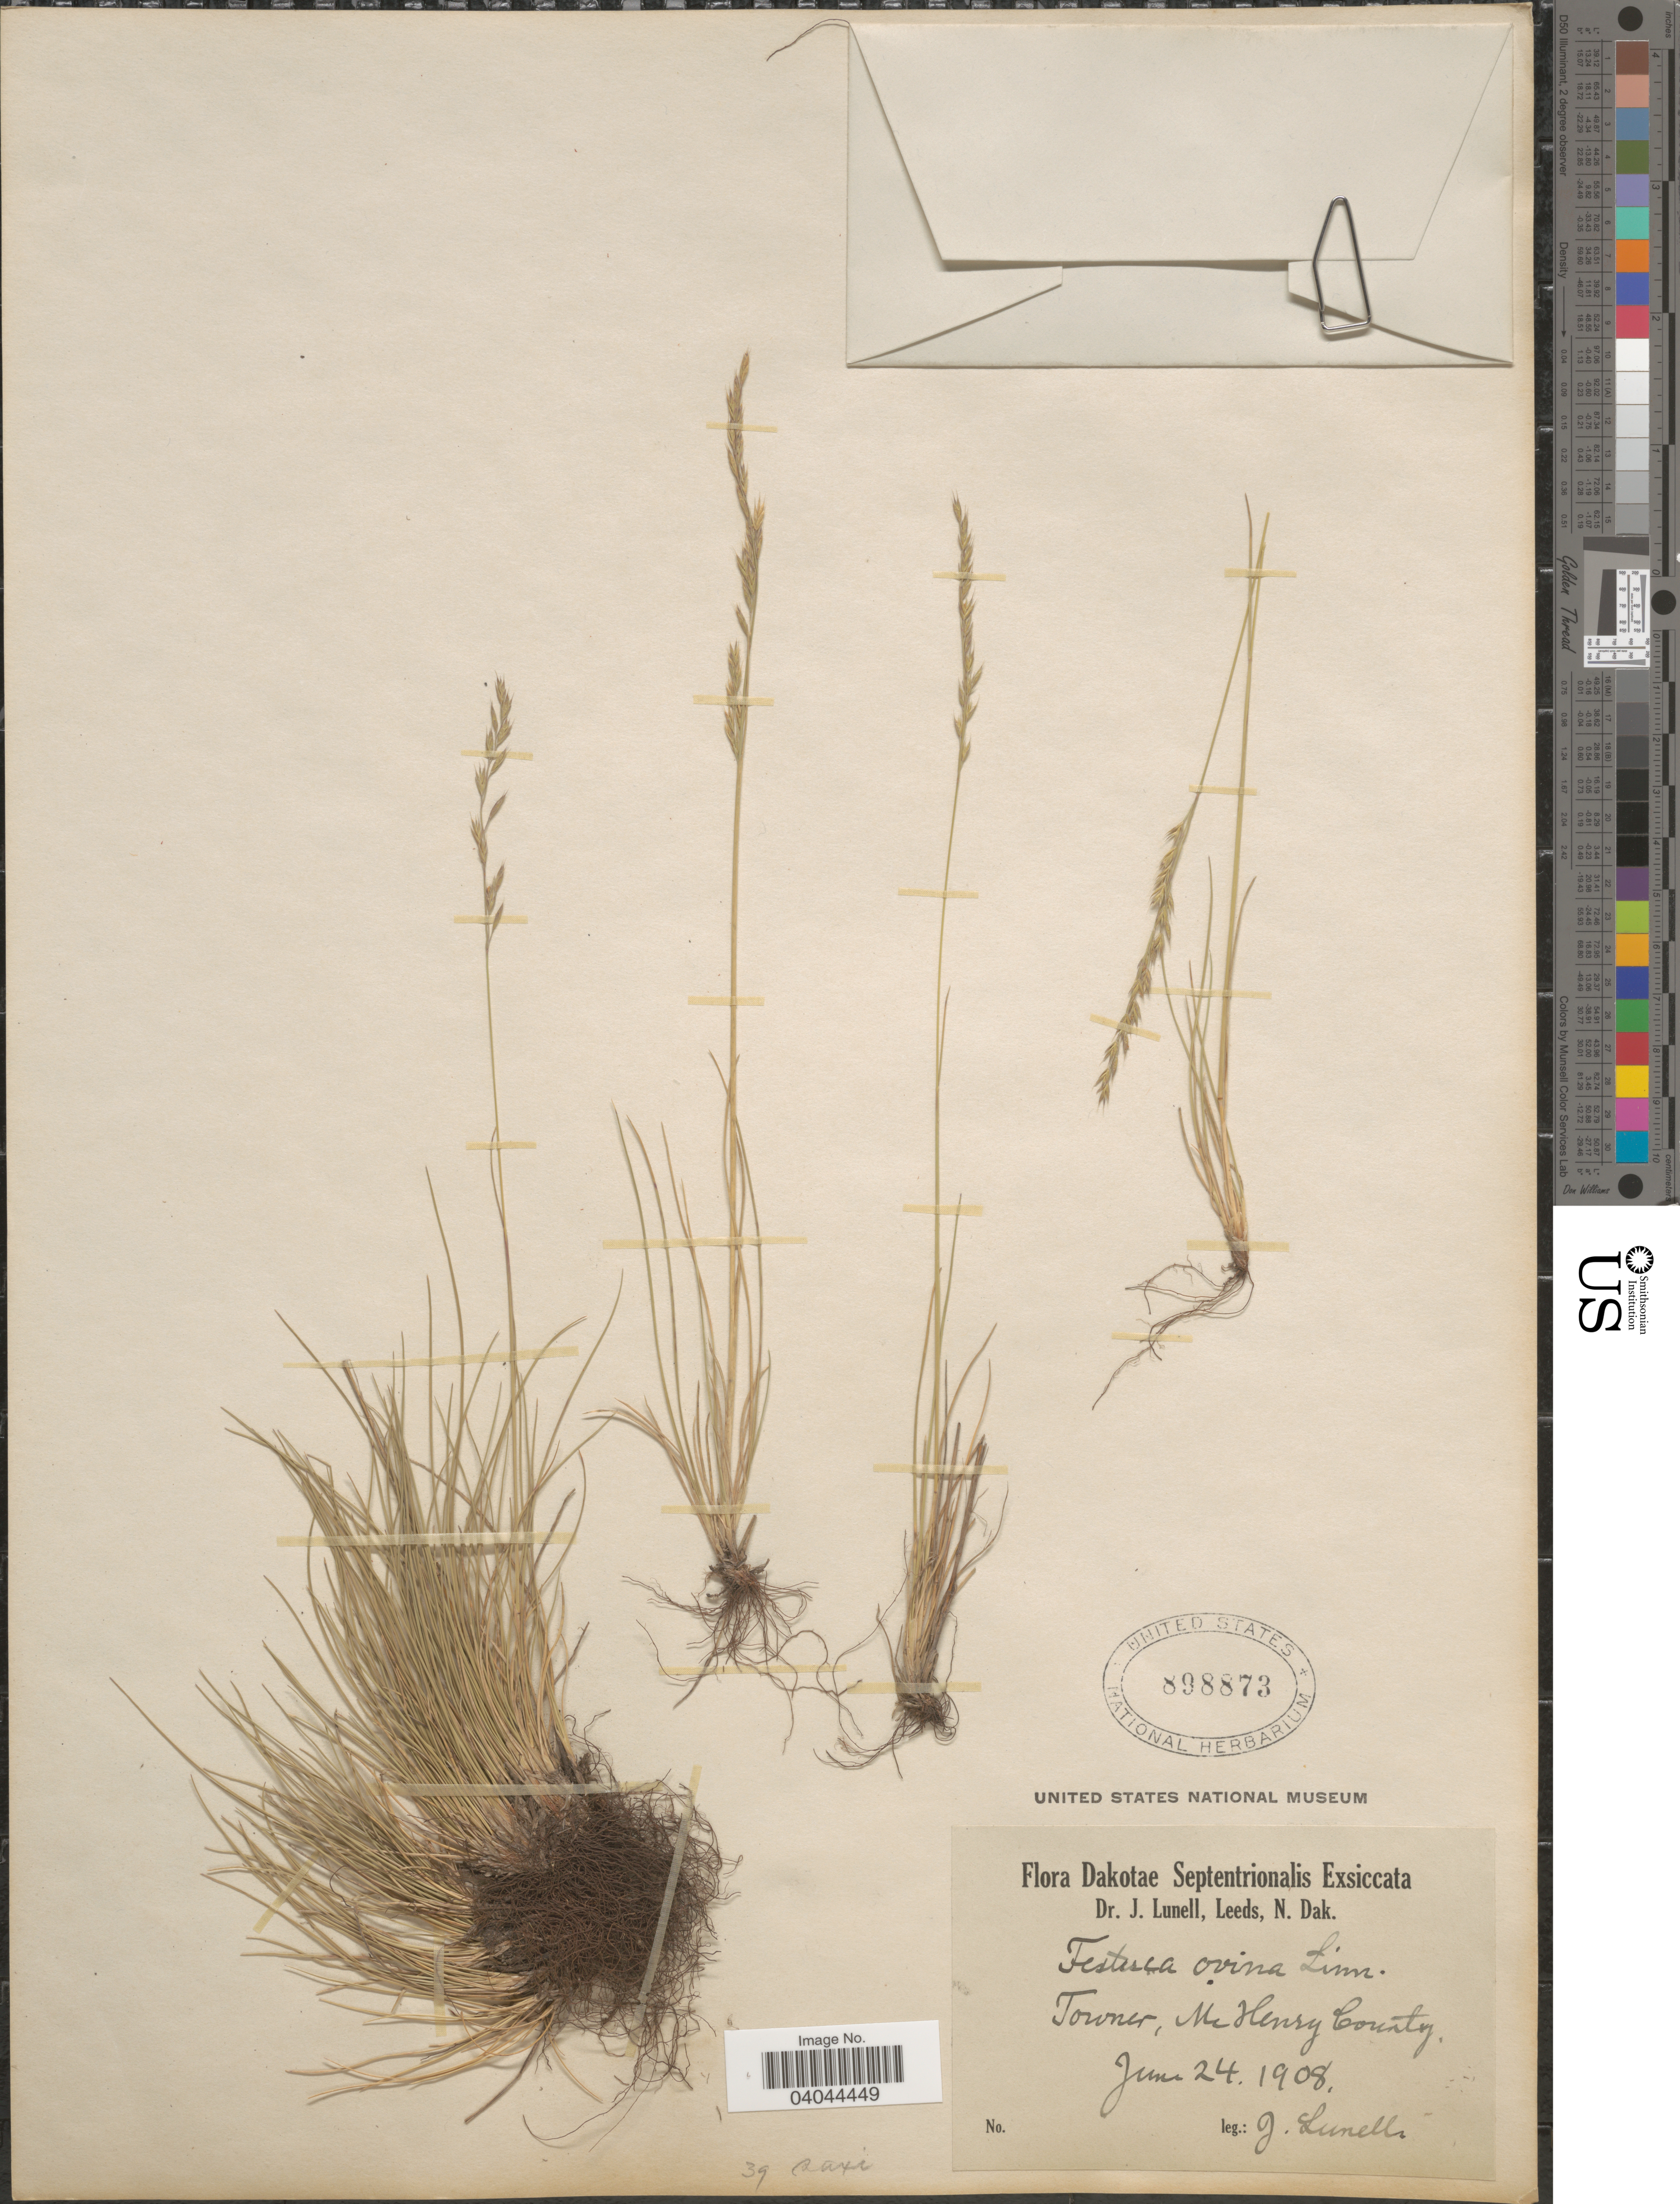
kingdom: Plantae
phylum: Tracheophyta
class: Liliopsida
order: Poales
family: Poaceae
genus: Festuca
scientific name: Festuca ovina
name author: L.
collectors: J. Lunell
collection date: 1908-06-24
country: United States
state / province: North Dakota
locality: Dakotae Septentrionalis. Towner, McHenry County.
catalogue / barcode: US 898873